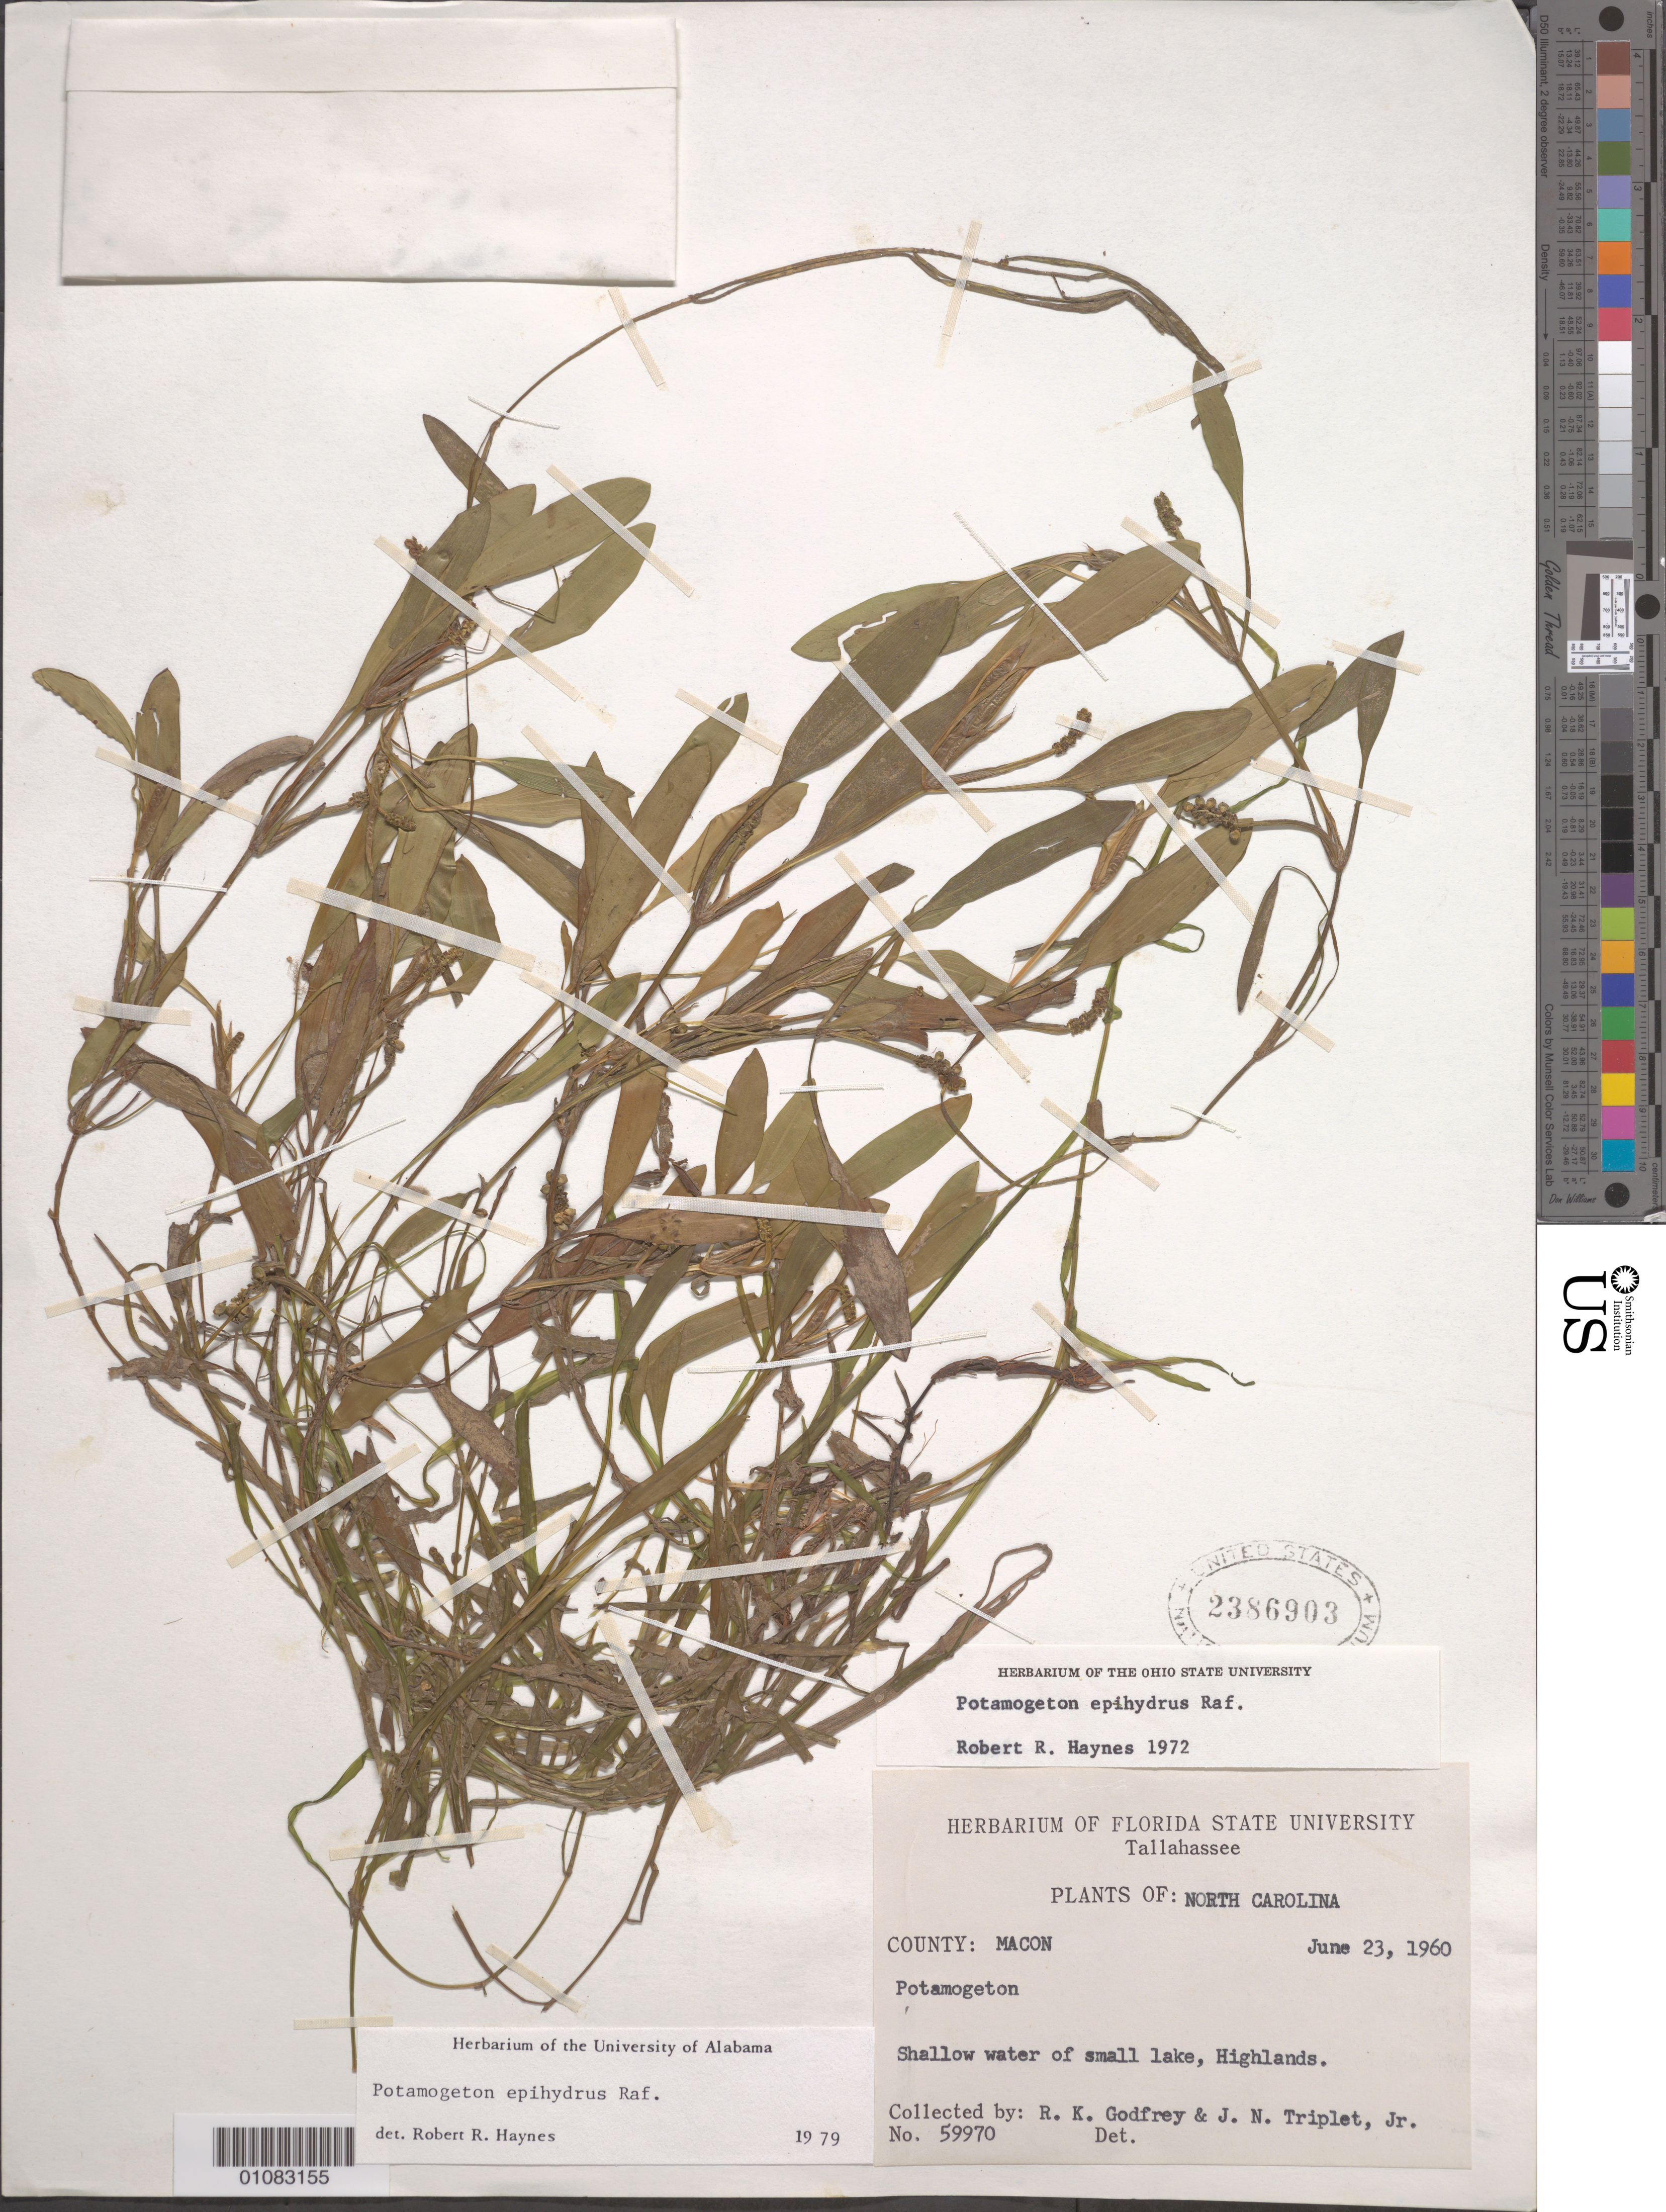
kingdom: Plantae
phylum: Tracheophyta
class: Liliopsida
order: Alismatales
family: Potamogetonaceae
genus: Potamogeton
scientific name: Potamogeton epihydrus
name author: Raf.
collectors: R. K. Godfrey & J. Triplet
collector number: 59970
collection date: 1960-06-23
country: United States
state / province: North Carolina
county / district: Macon County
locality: Highlands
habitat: Shallow water of small lake.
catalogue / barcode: US 2386903